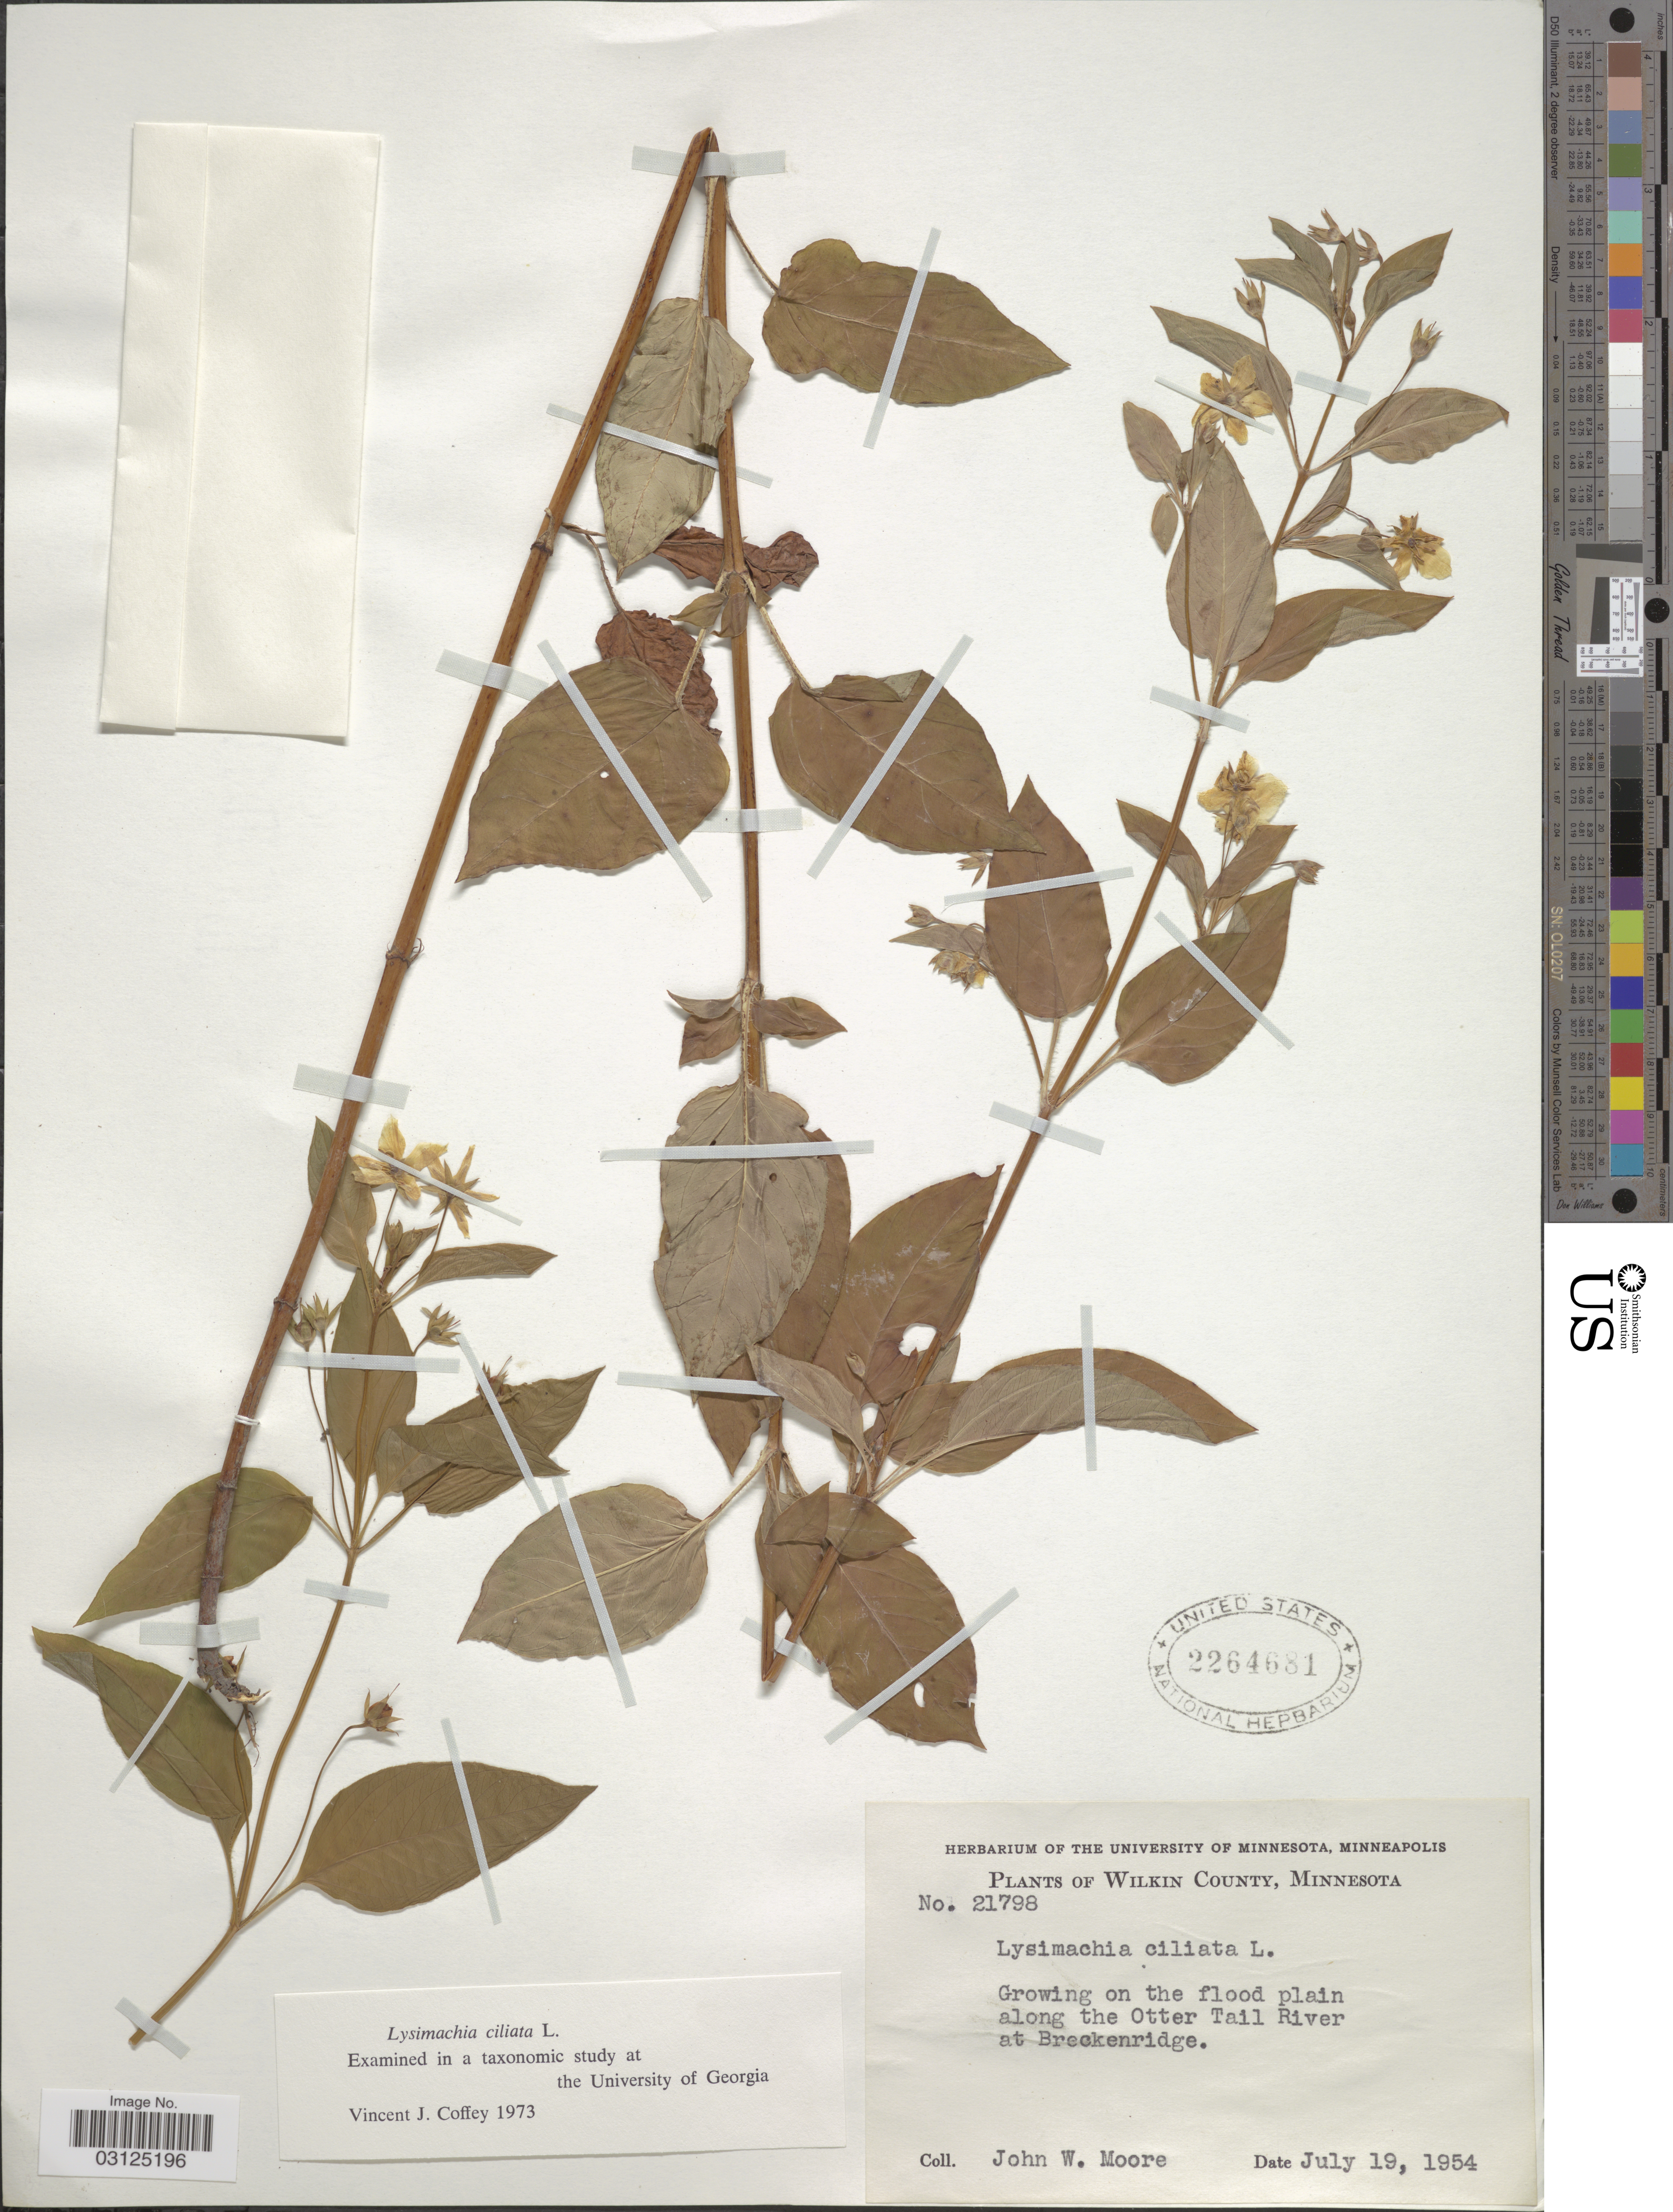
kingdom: Plantae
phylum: Tracheophyta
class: Magnoliopsida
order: Ericales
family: Primulaceae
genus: Lysimachia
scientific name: Lysimachia ciliata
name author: L.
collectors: J. Moore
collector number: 21798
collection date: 1954-07-19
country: United States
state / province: Minnesota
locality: Wilkin County, on the flood plain along the Otter Tail River at Breckenridge.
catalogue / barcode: US 2264681